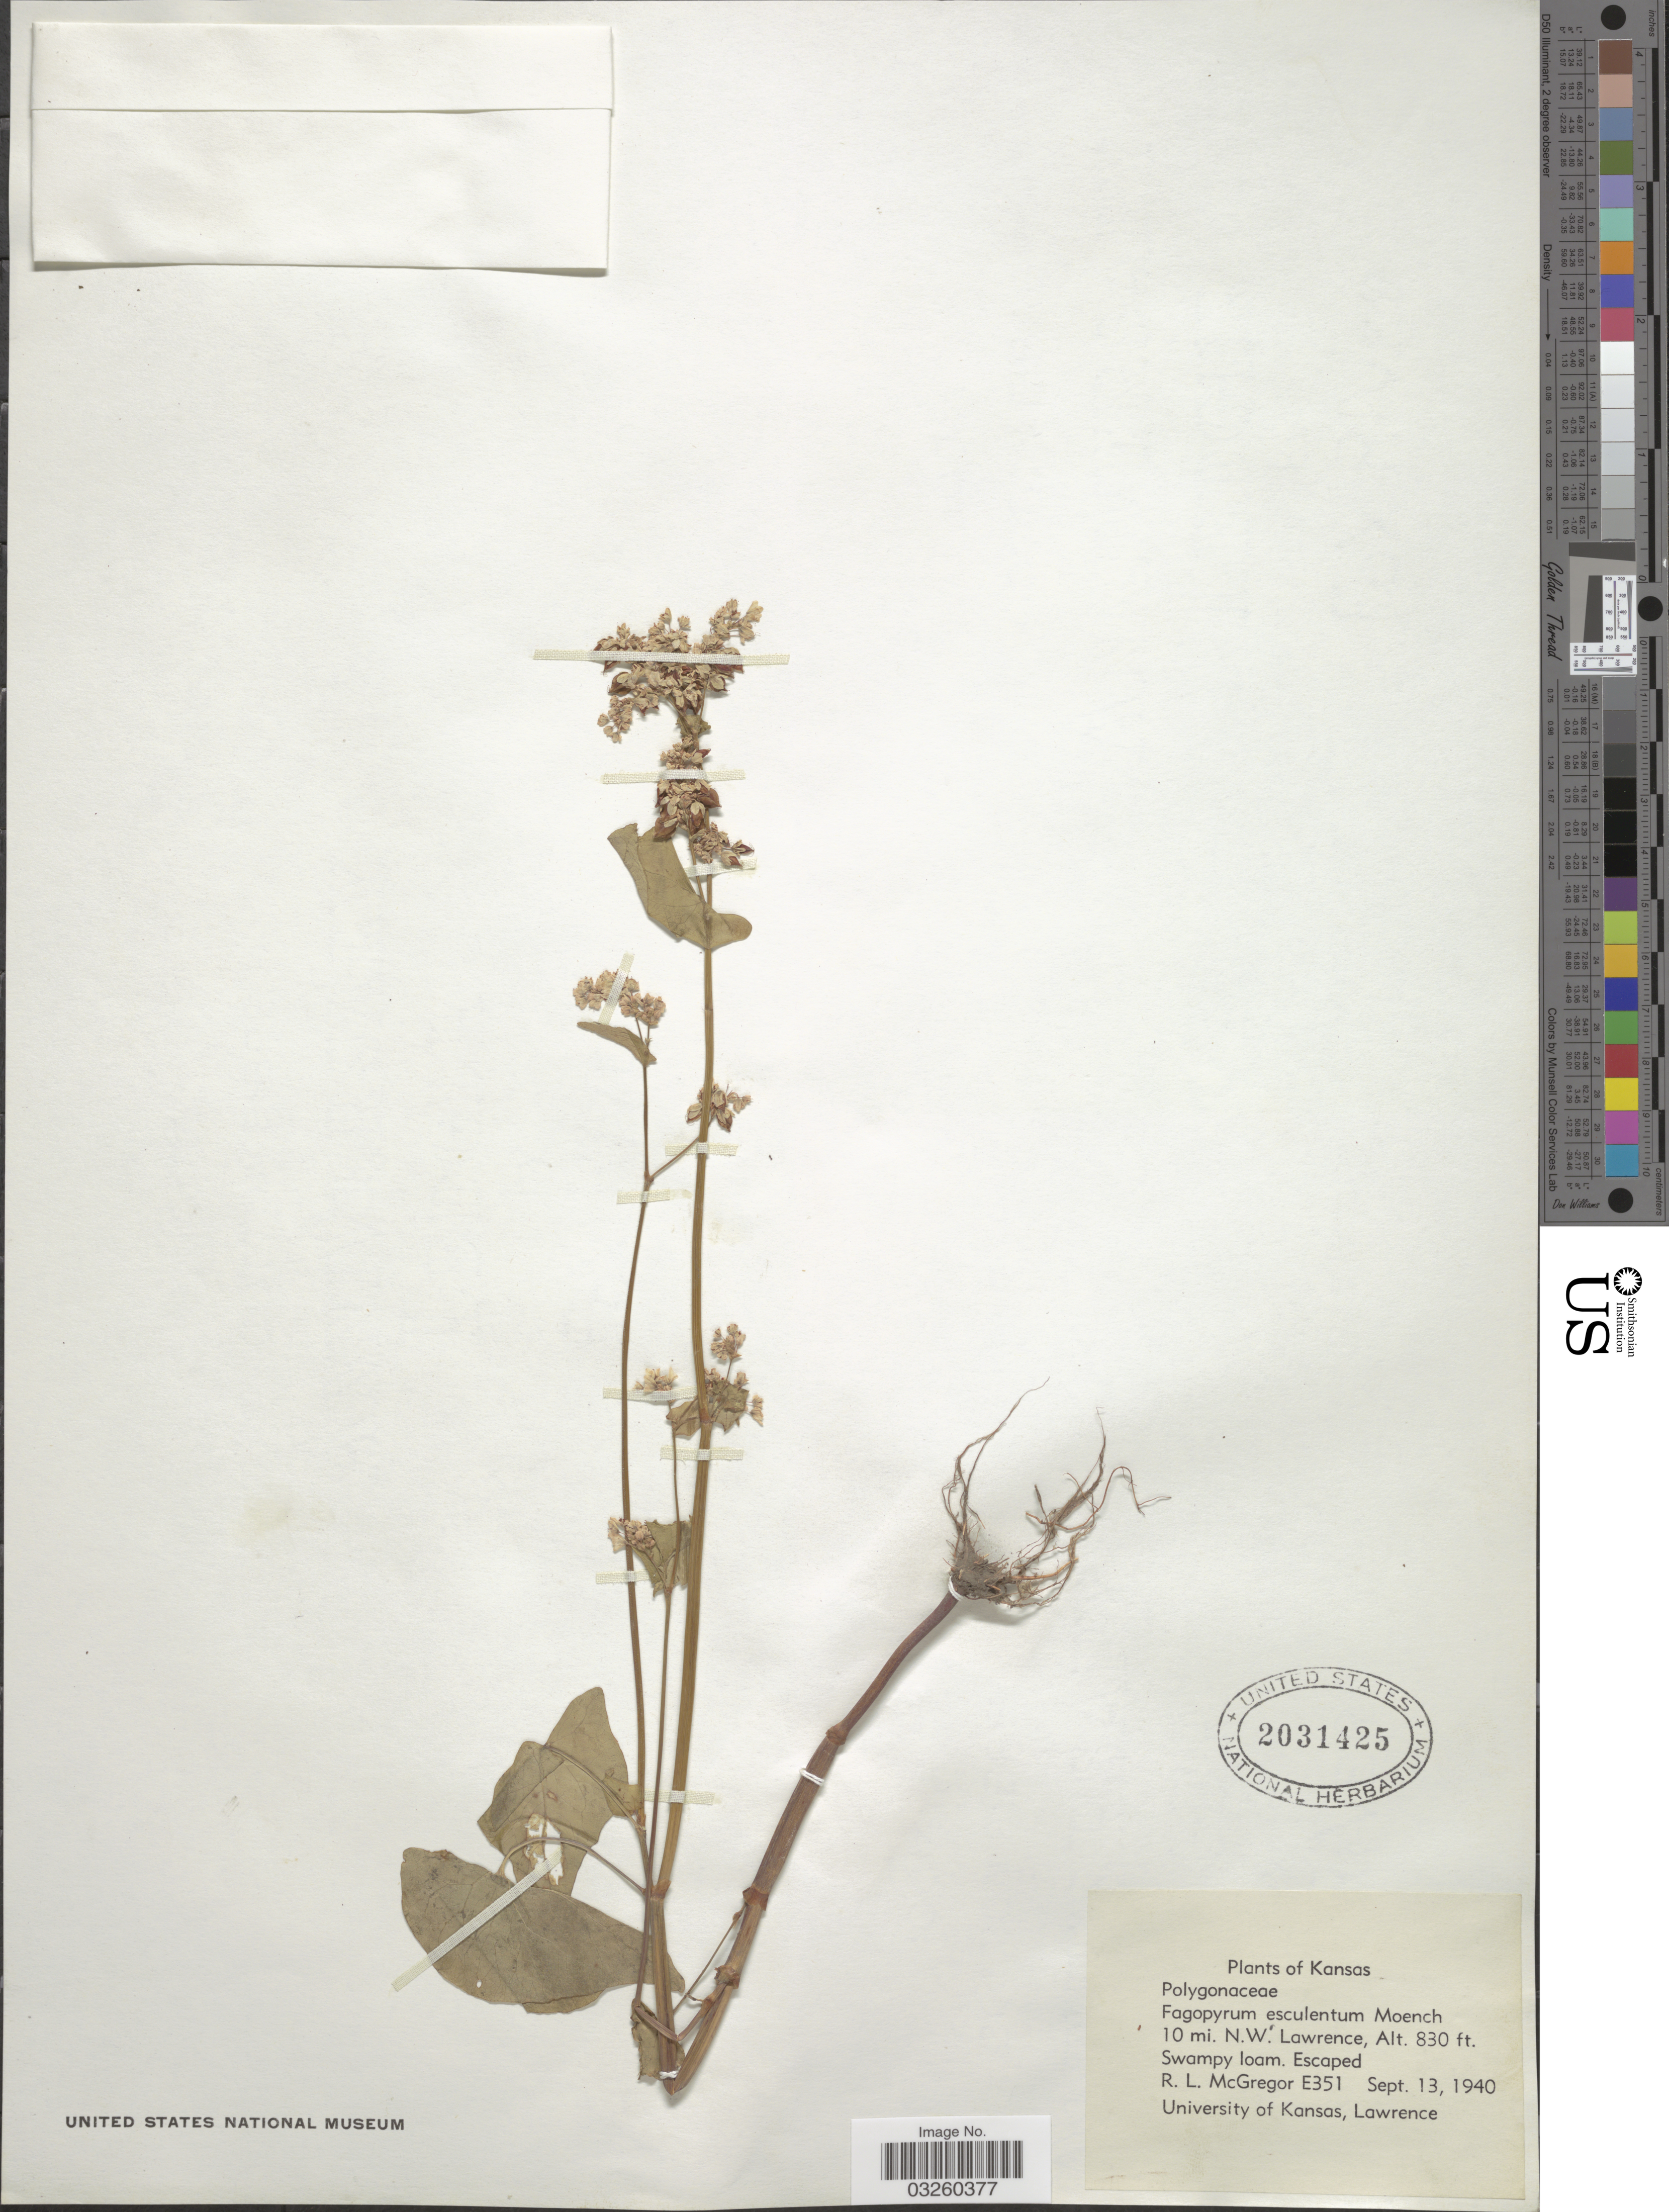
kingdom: Plantae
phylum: Tracheophyta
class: Magnoliopsida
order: Caryophyllales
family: Polygonaceae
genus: Fagopyrum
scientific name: Fagopyrum esculentum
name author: Moench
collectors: R. McGregor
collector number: E351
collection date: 1940-09-13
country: United States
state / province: Kansas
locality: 10 mi. N.W. Lawrence.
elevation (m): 253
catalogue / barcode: US 2031425